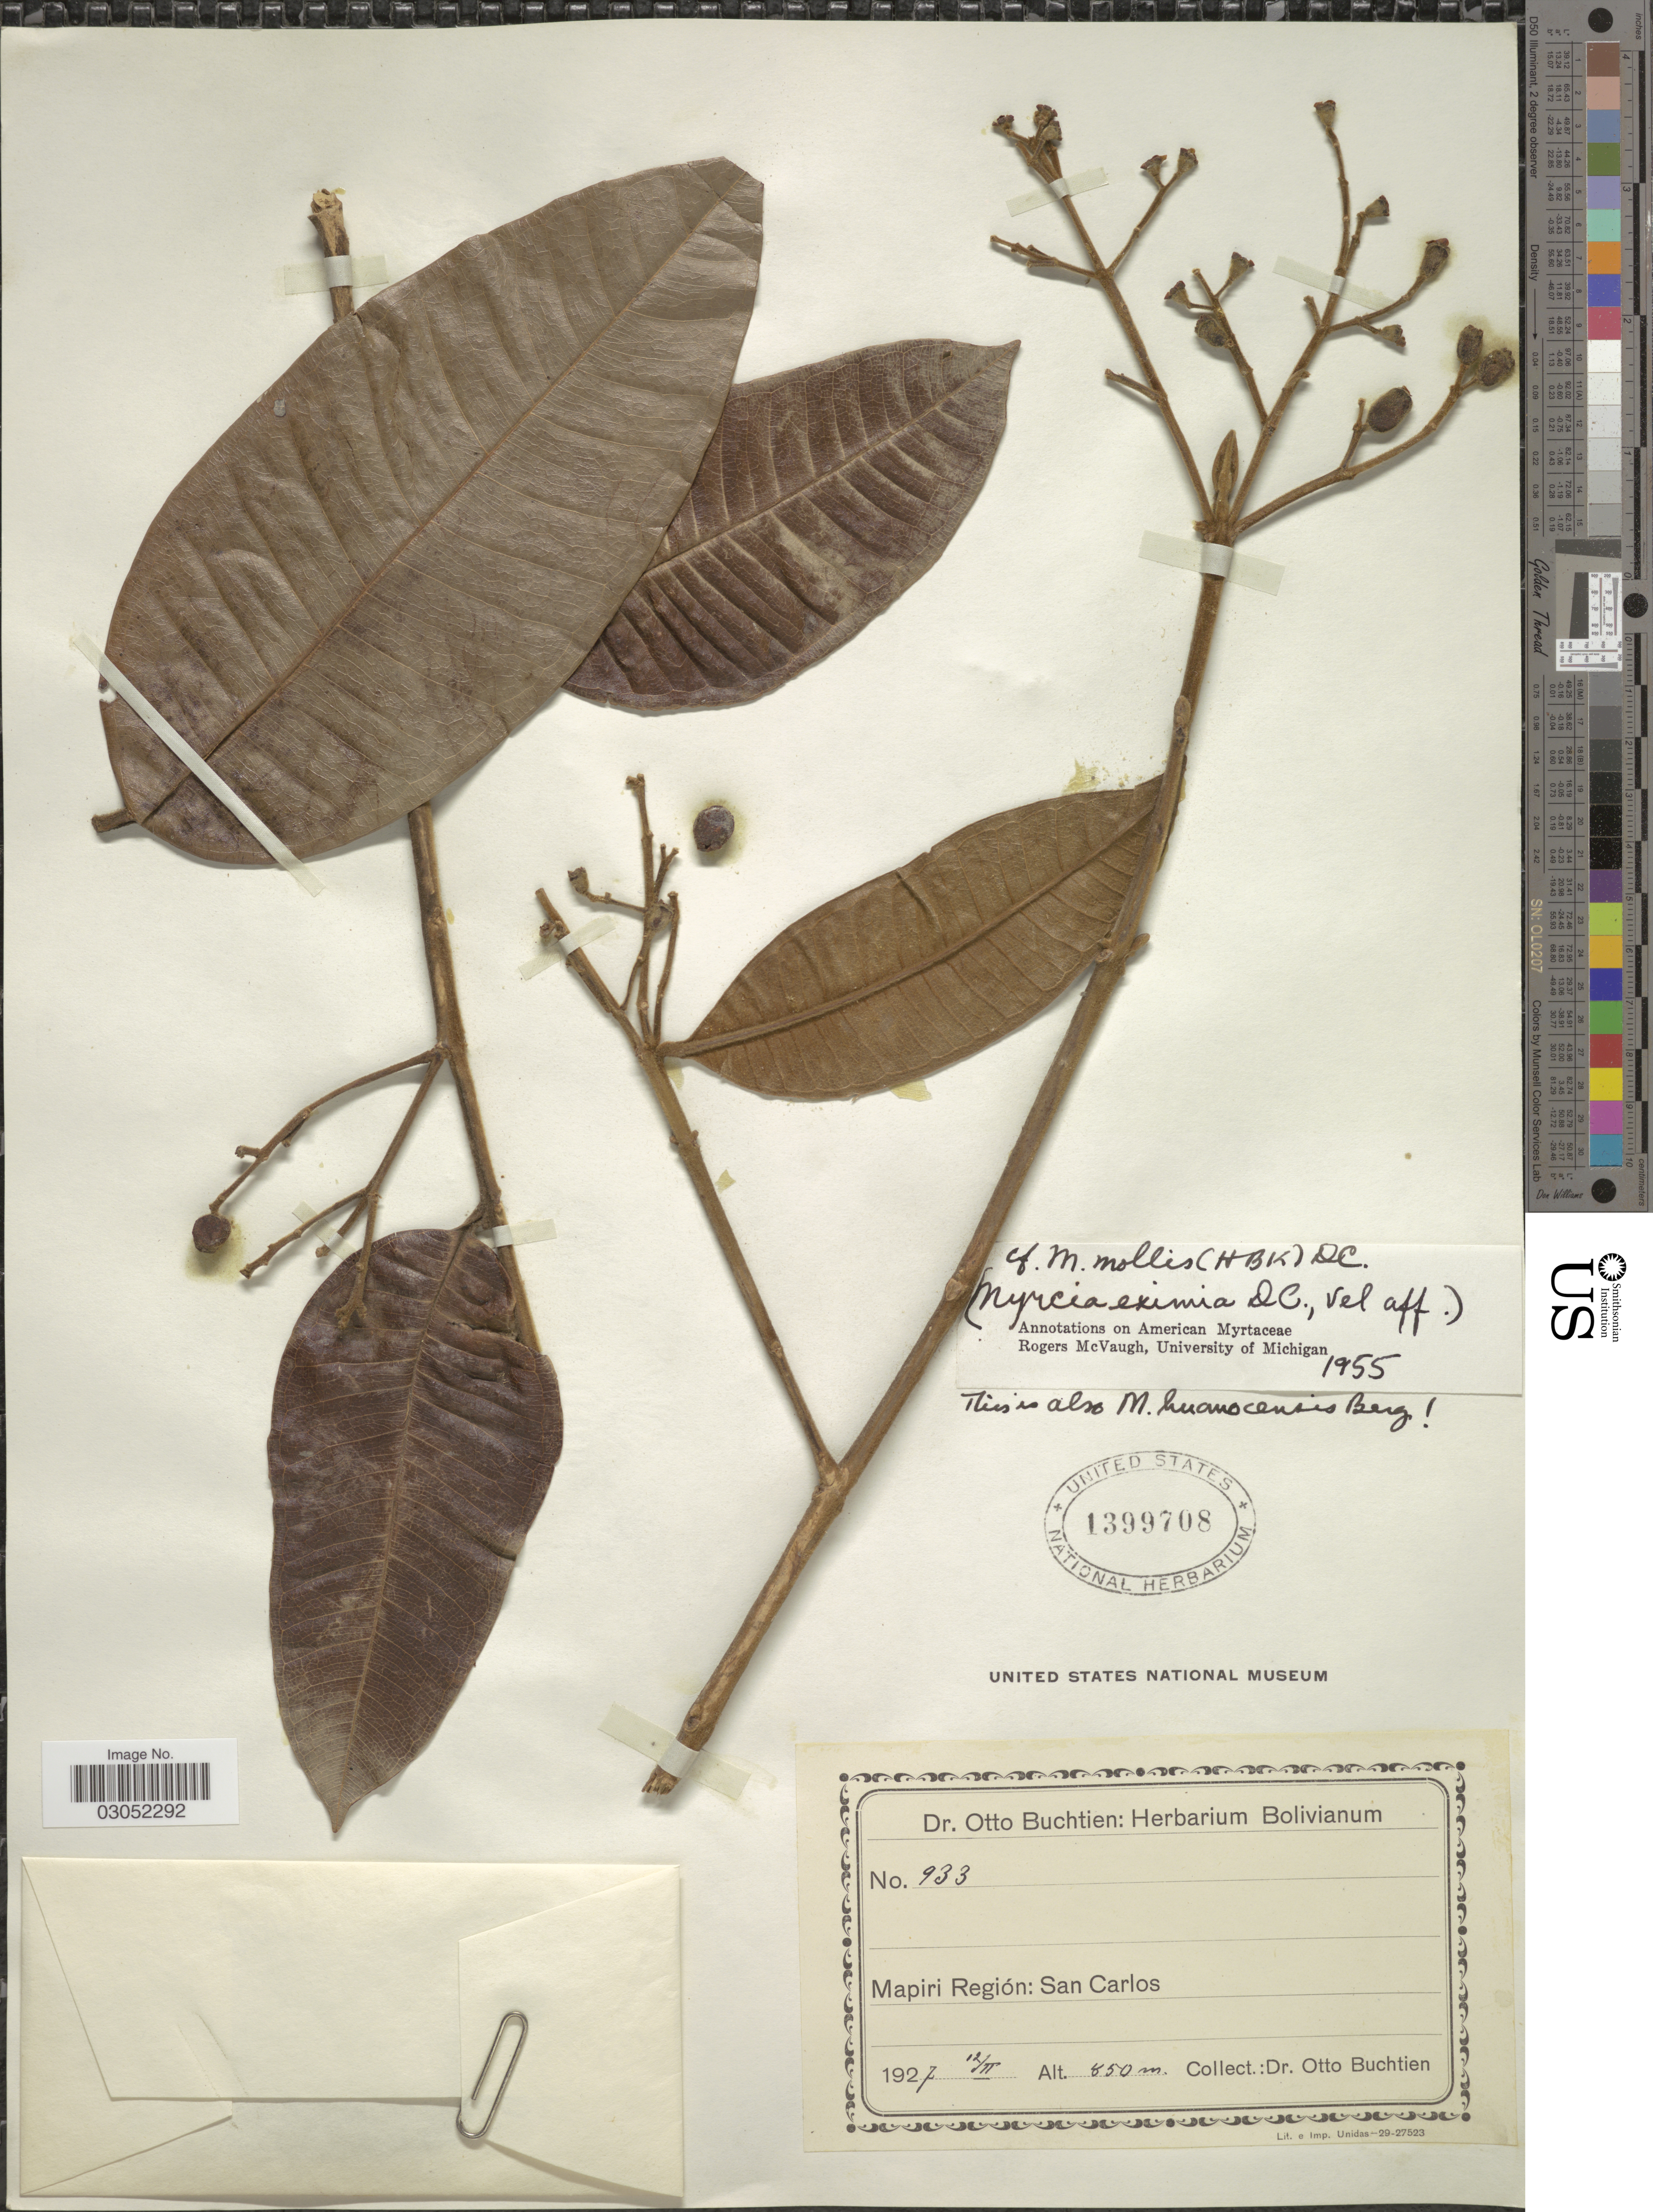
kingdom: Plantae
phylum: Tracheophyta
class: Magnoliopsida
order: Myrtales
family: Myrtaceae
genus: Myrcia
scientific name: Myrcia mollis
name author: (Kunth) DC.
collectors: O. Buchtien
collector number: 933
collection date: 1927-02-12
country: Bolivia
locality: Mapiri Región: San Carlos.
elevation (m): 850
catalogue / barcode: US 1399708